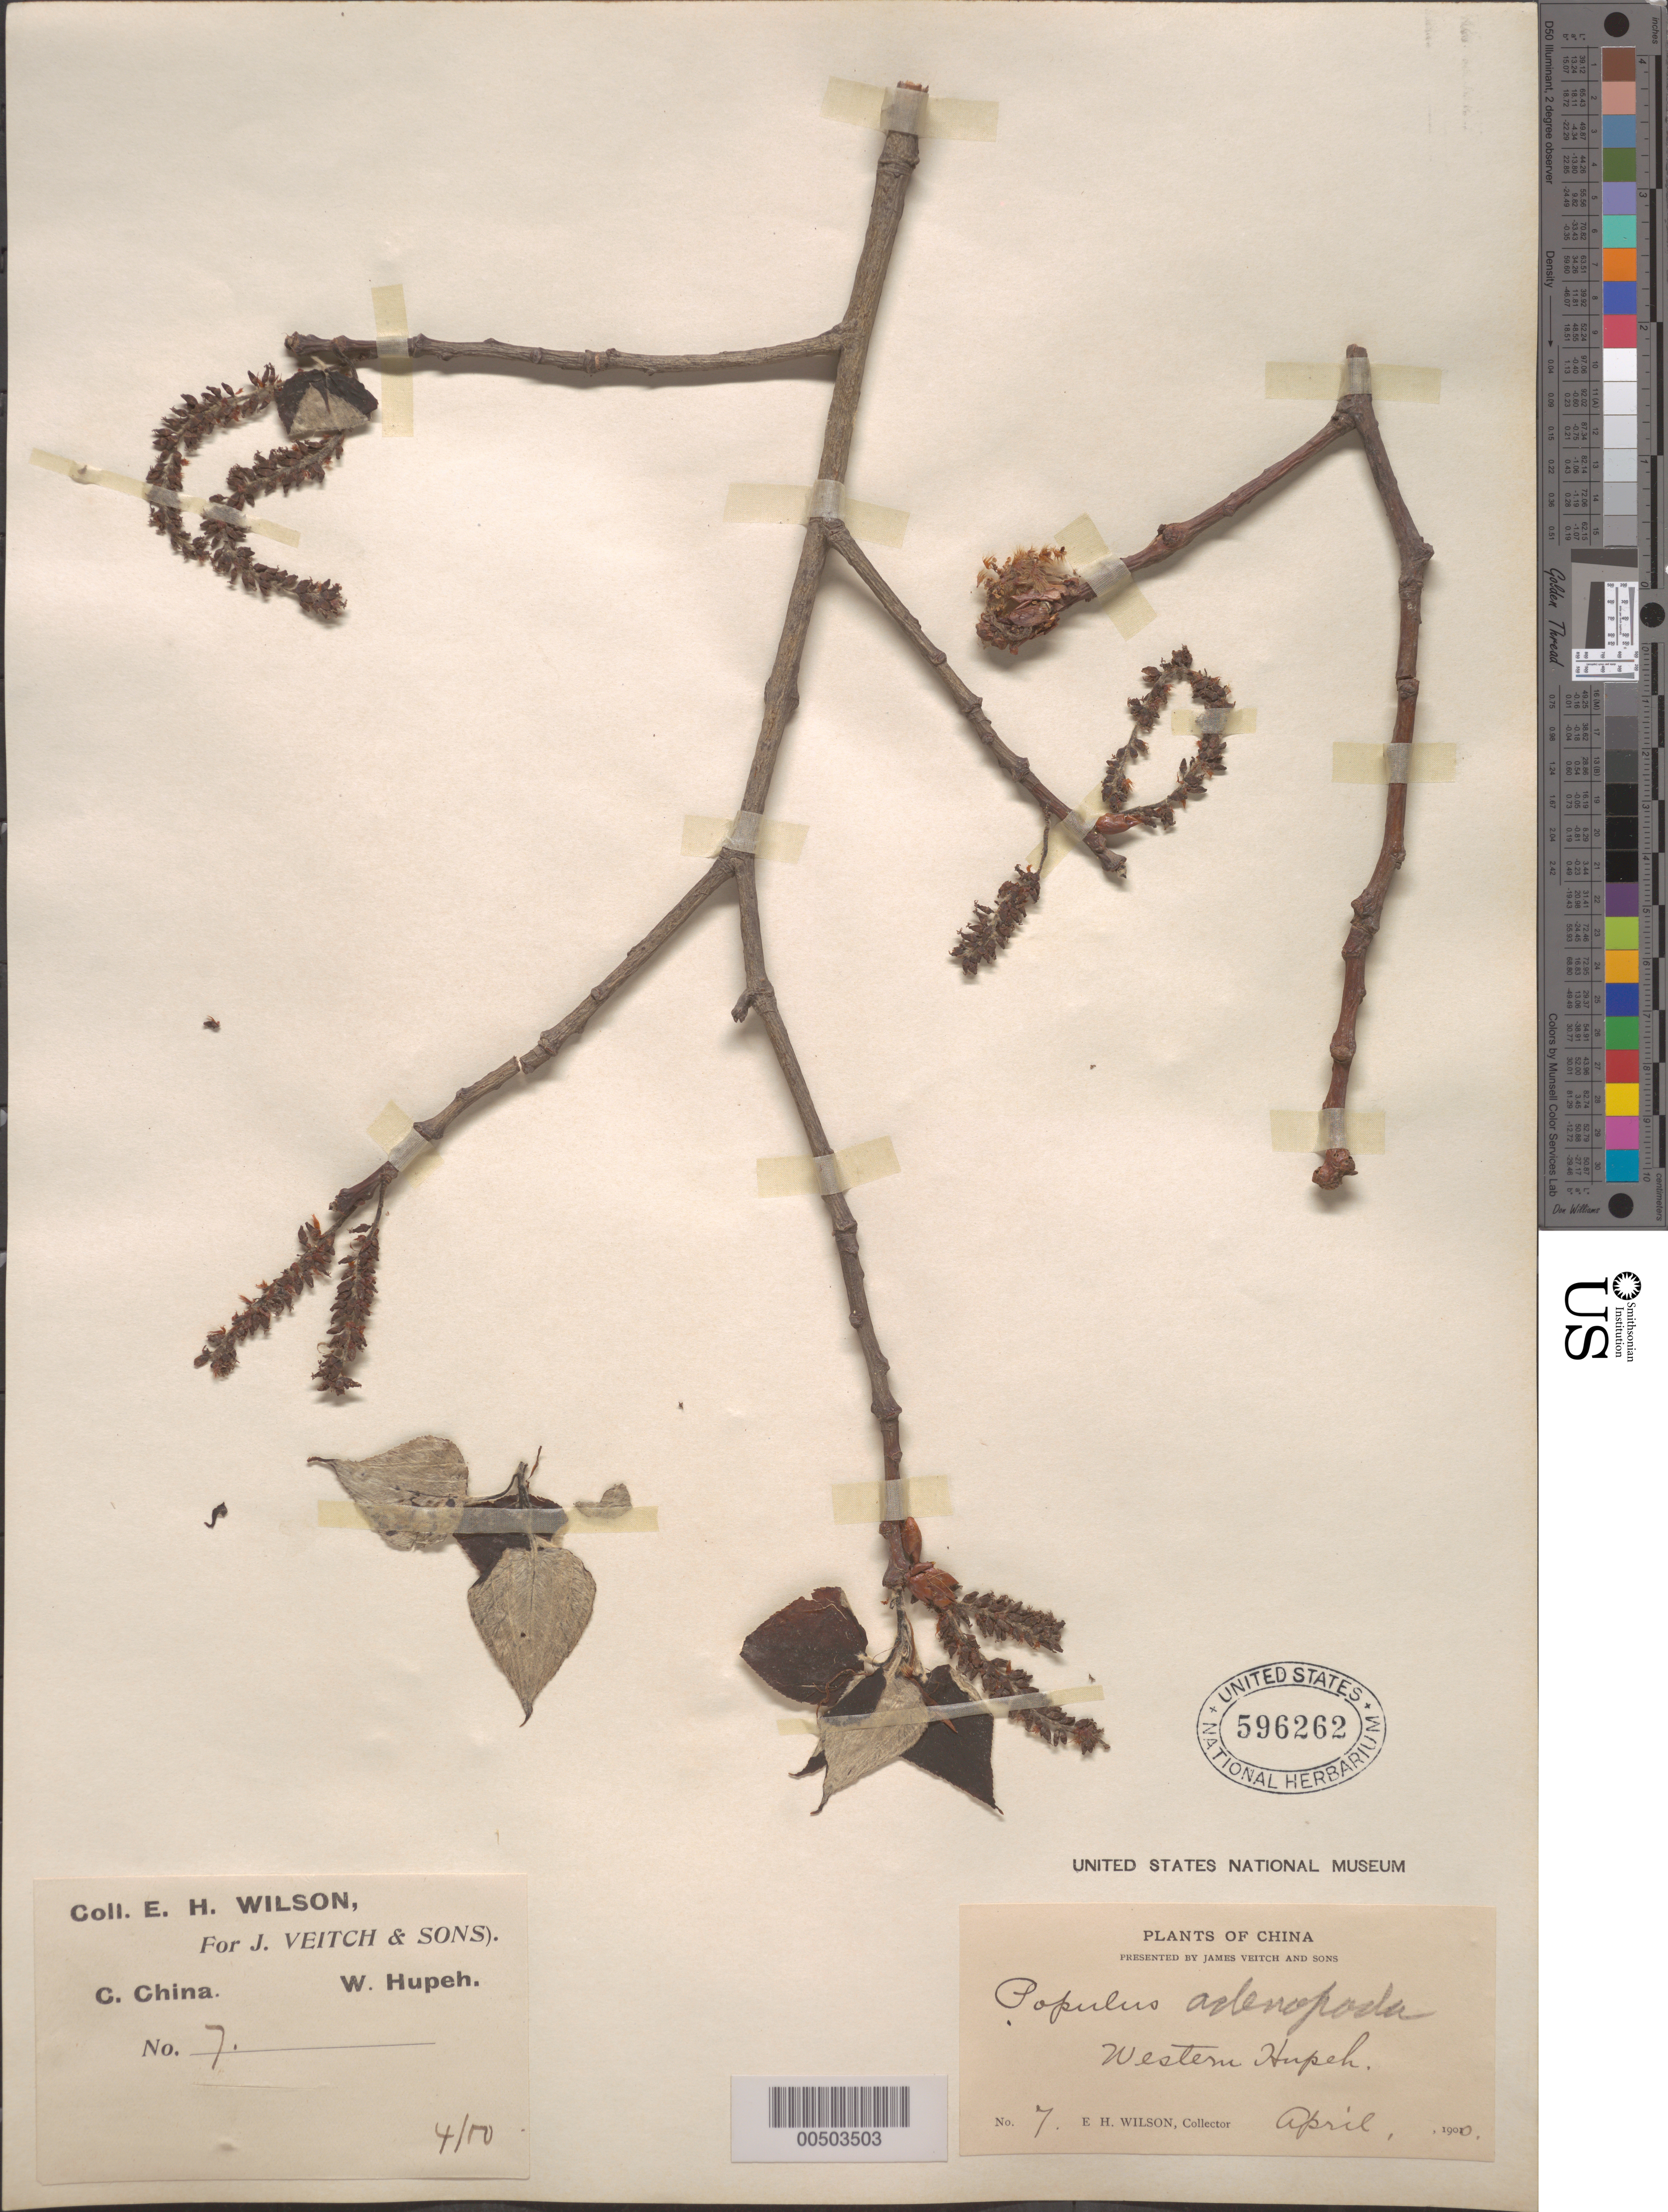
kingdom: Plantae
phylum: Tracheophyta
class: Magnoliopsida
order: Malpighiales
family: Salicaceae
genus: Populus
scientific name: Populus adenopoda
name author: Maxim.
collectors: E. H. Wilson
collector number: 7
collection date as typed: Apr 1900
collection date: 1900-04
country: China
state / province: Hubei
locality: Western Hupeh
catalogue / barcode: US 596262